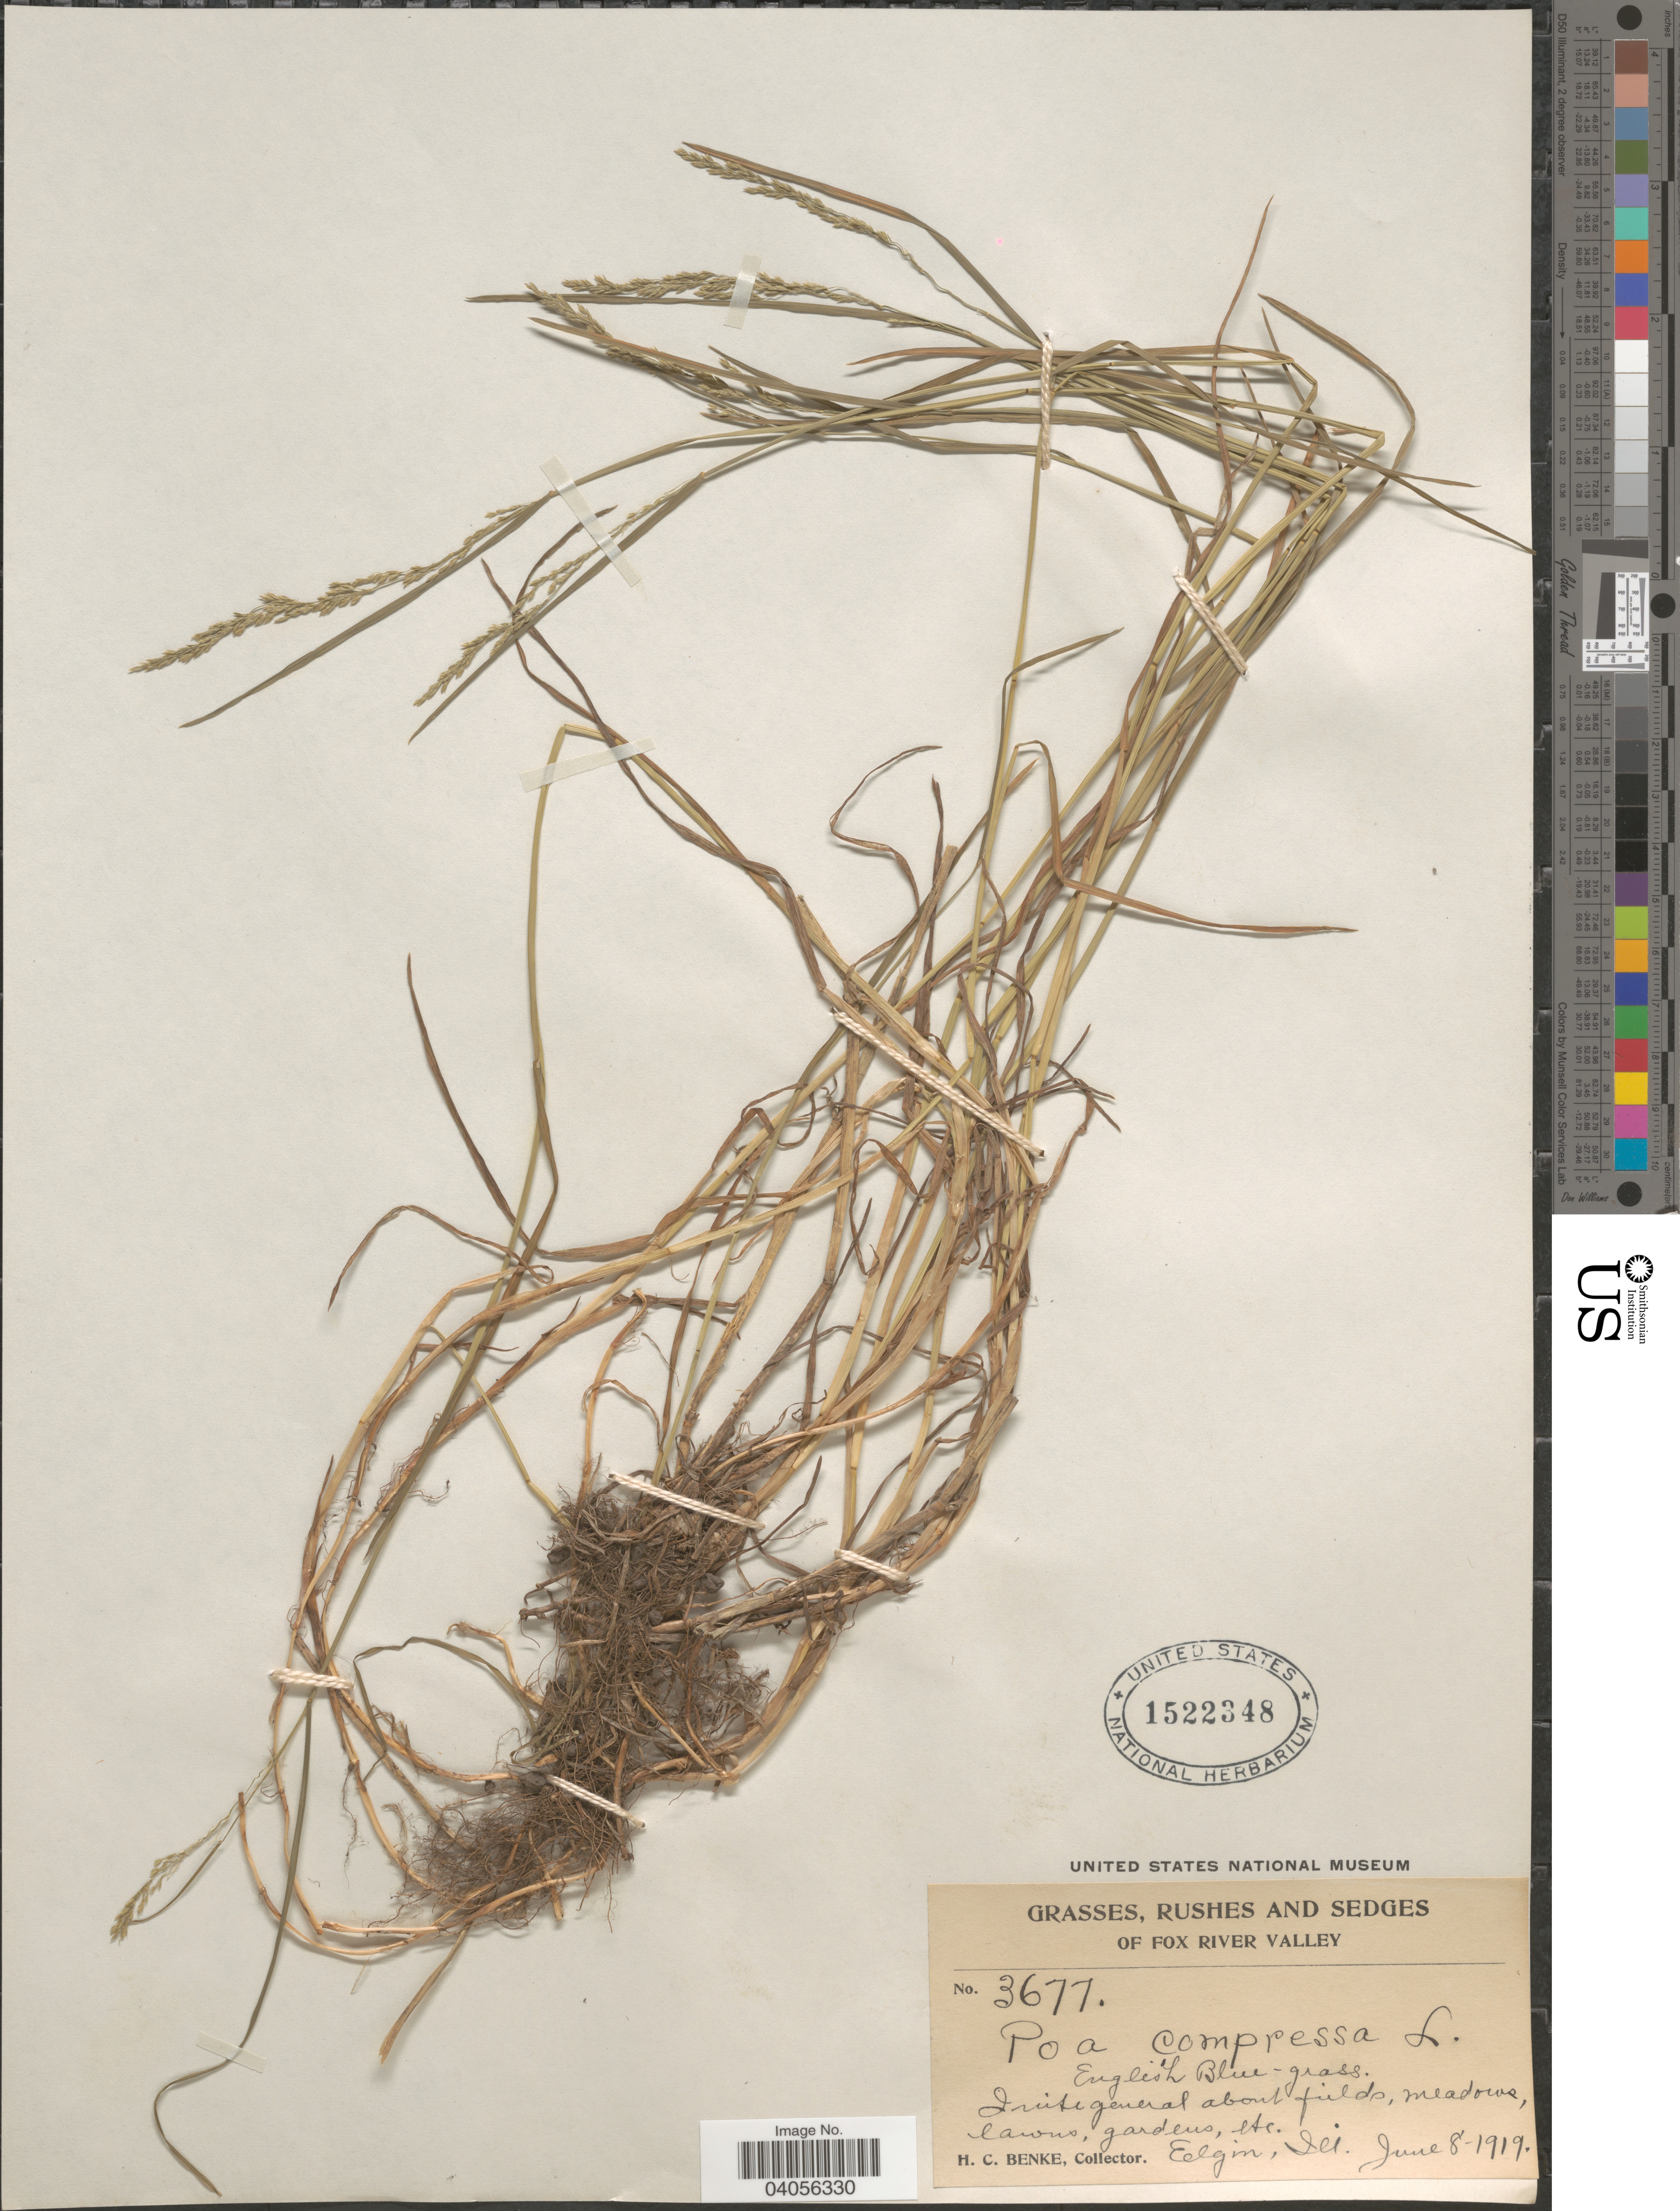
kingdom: Plantae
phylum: Tracheophyta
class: Liliopsida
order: Poales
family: Poaceae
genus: Poa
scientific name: Poa compressa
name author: L.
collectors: H. Benke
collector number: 3677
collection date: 1919-06-08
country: United States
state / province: Illinois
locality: Fox River Valley. Elgin.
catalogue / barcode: US 1522348